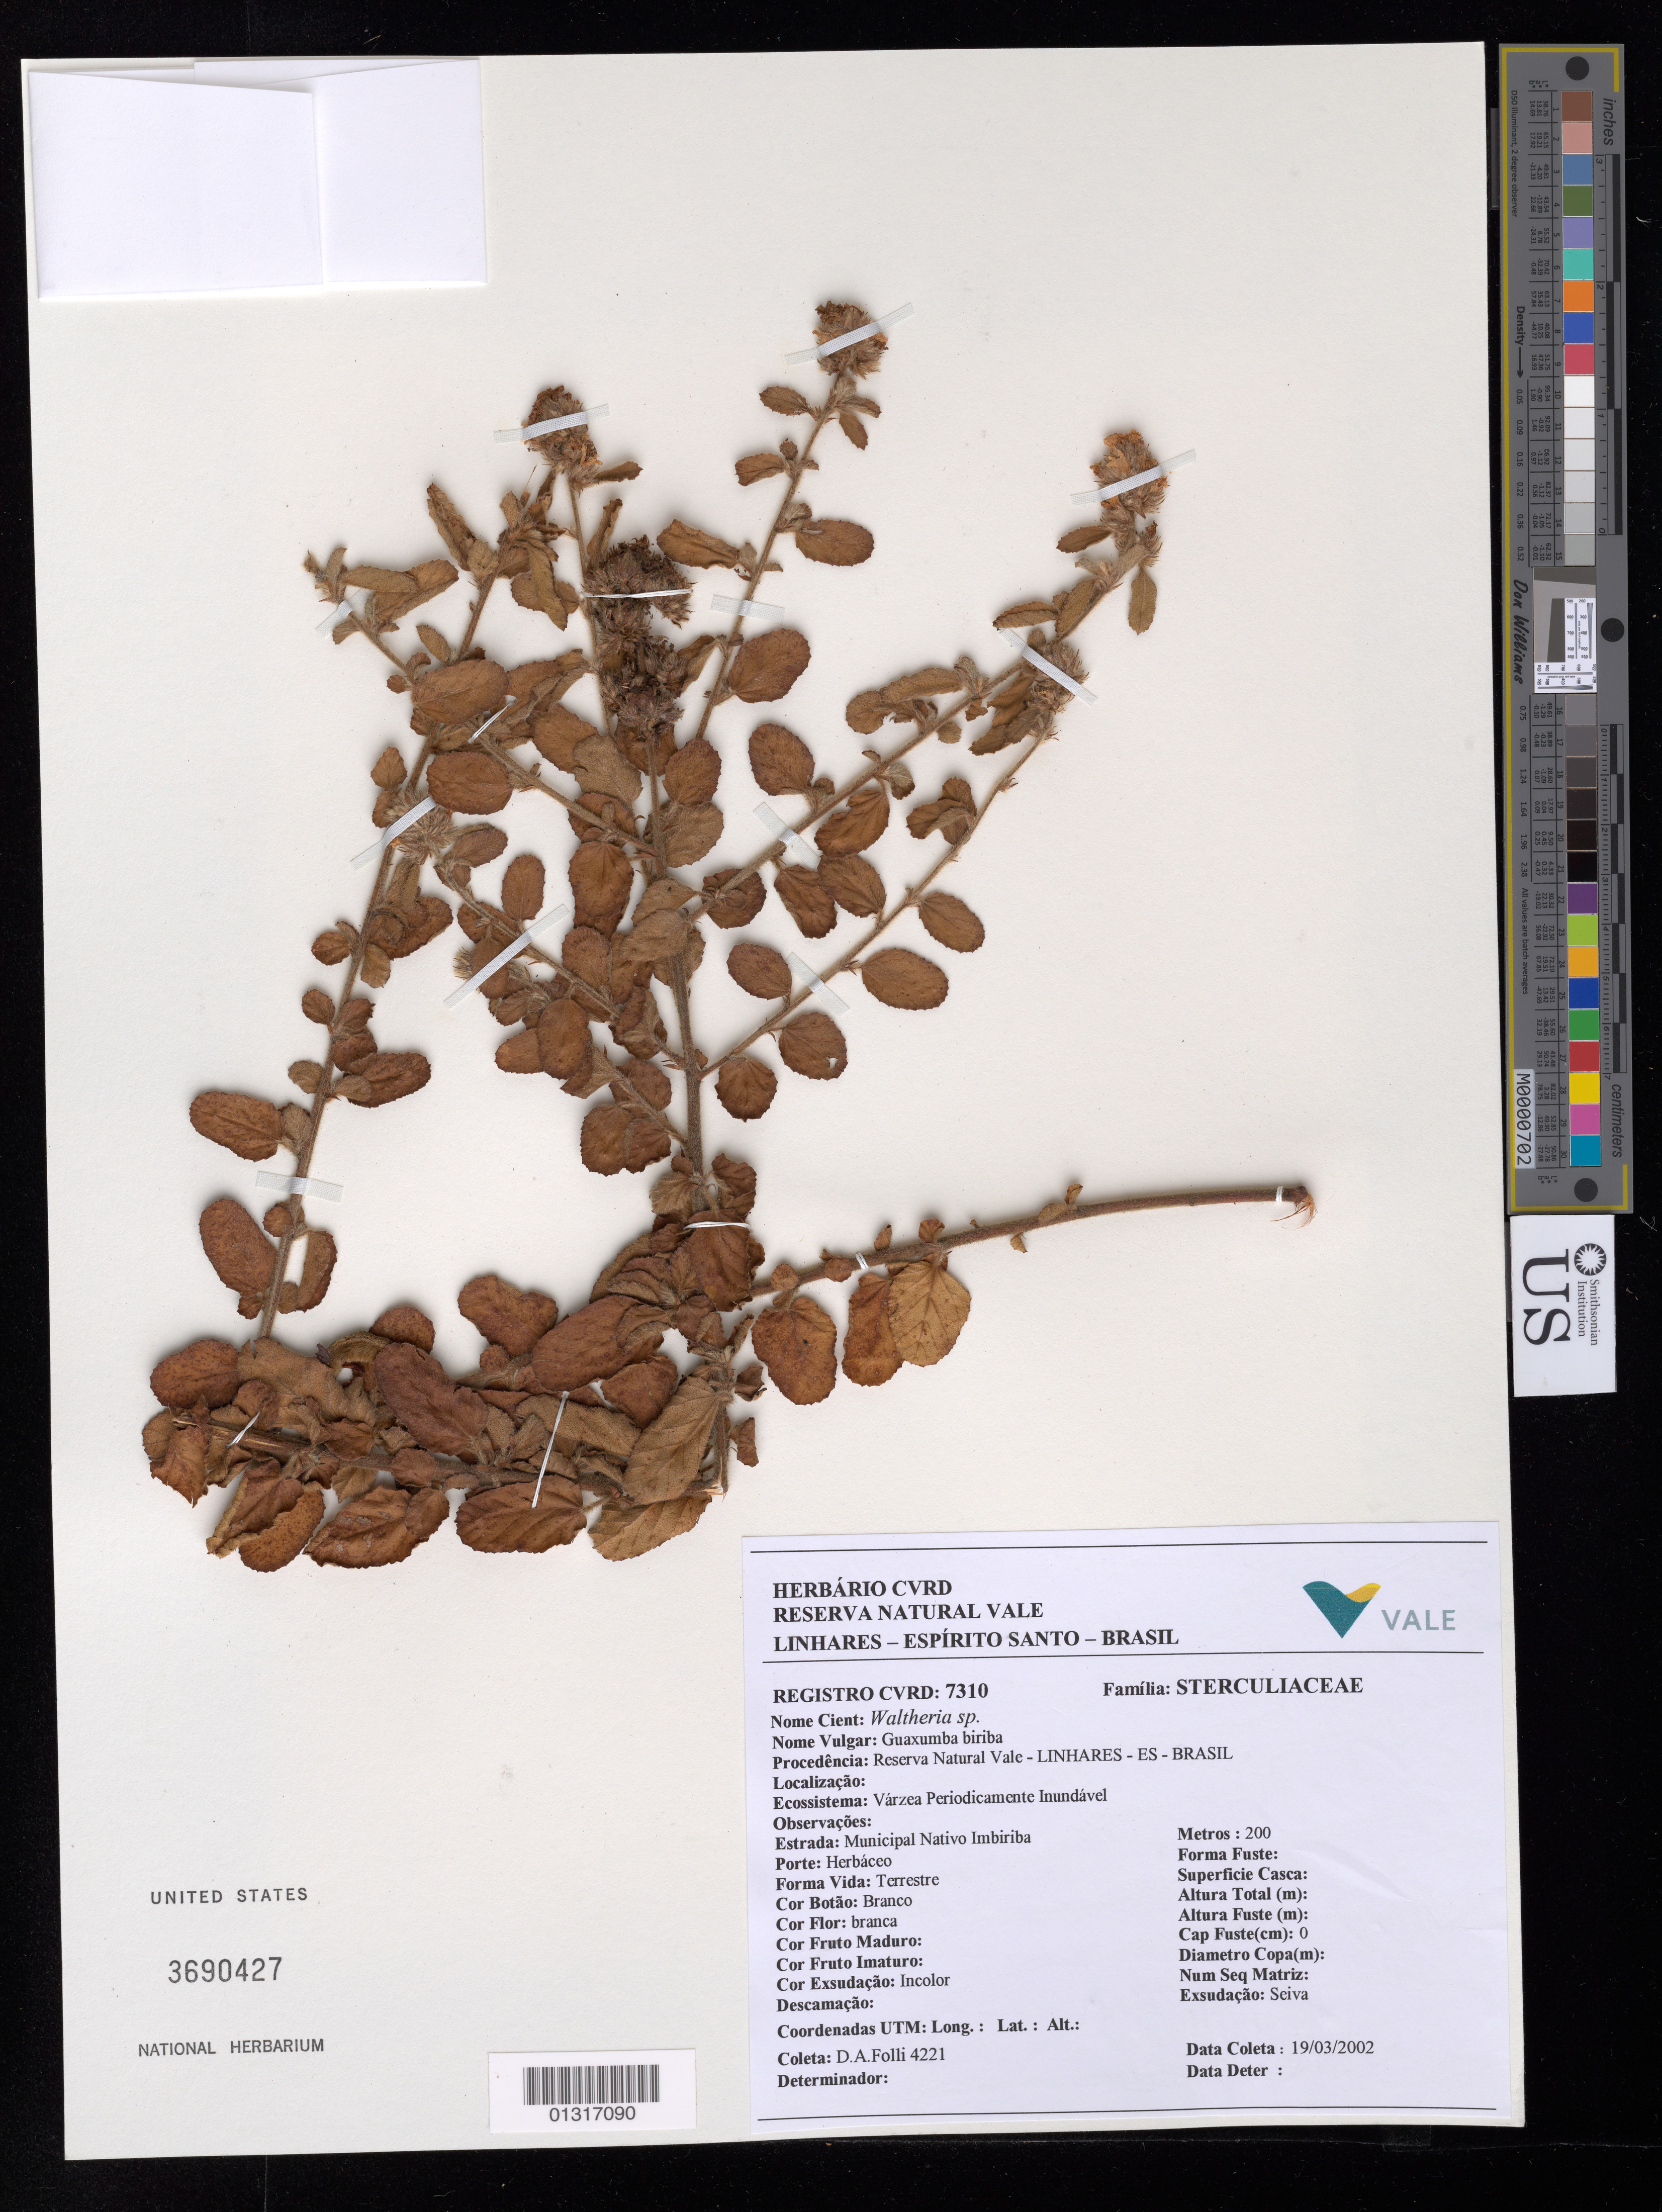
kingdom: Plantae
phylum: Tracheophyta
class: Magnoliopsida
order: Malvales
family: Malvaceae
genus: Waltheria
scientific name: Waltheria sp.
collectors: D. Folli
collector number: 4221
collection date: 2002-03-19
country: Brazil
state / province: Espírito Santo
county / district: Linhares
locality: Reserva Natural Valle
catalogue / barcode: US 3690427